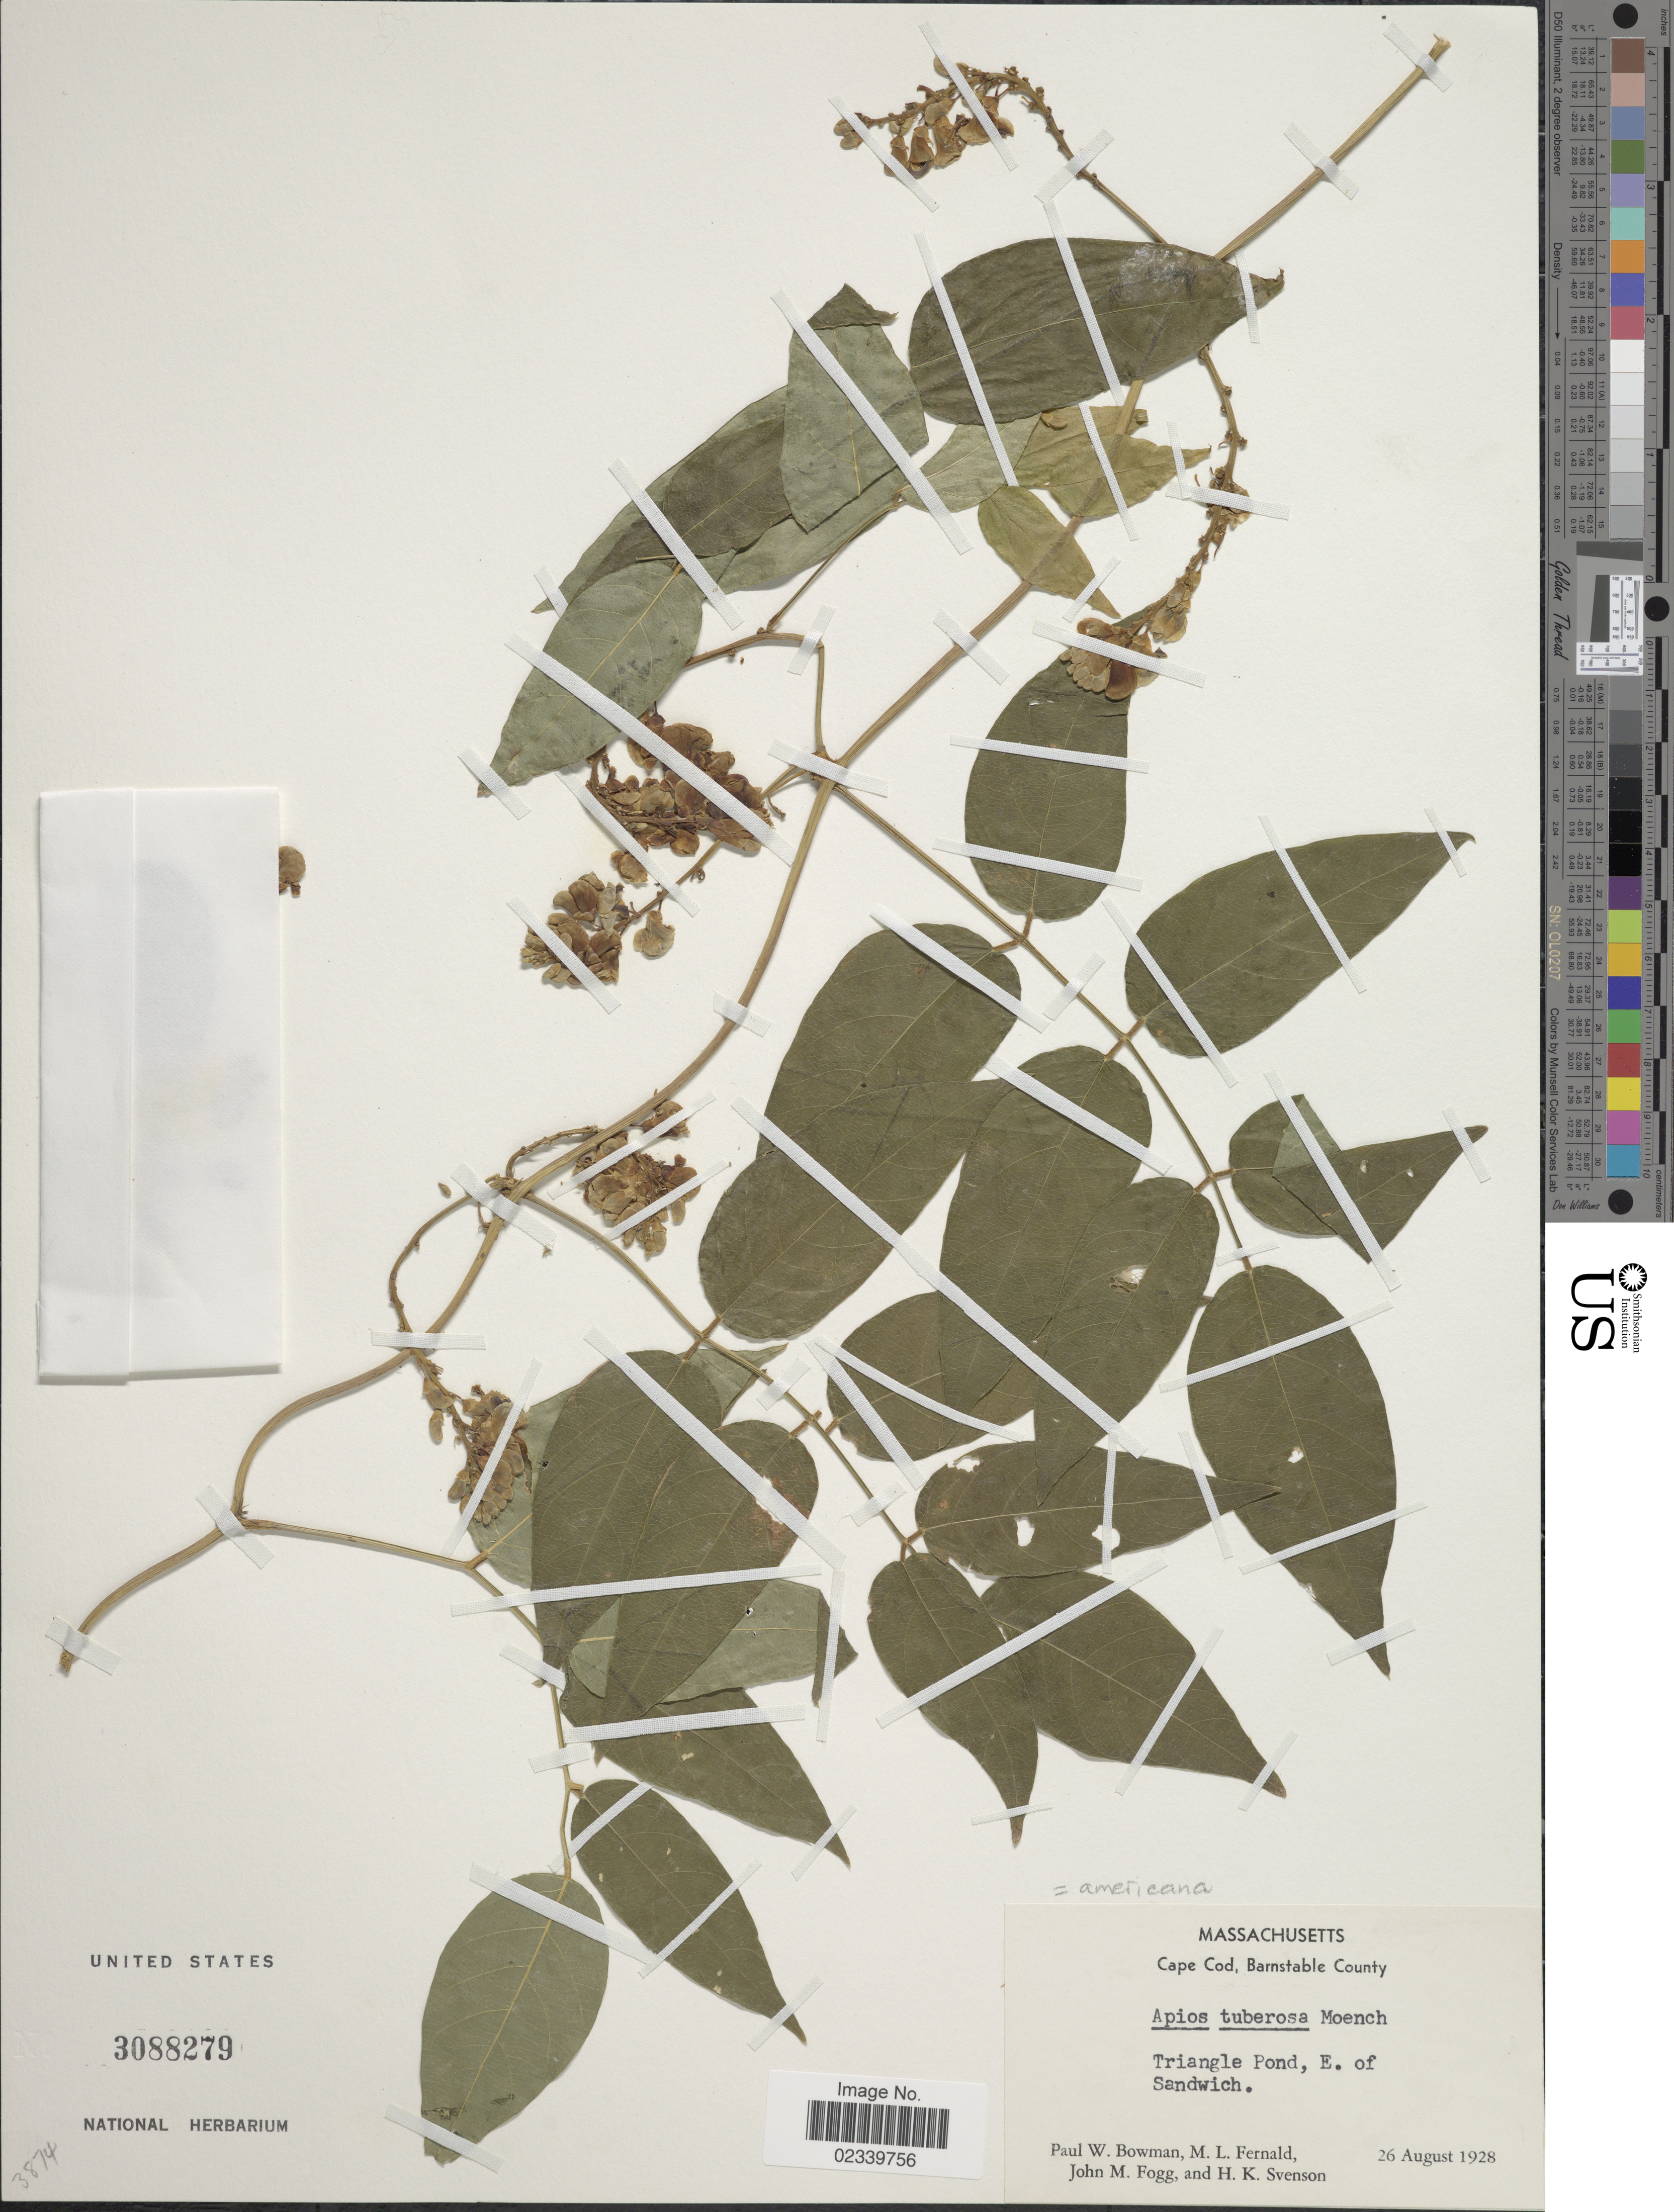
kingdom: Plantae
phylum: Tracheophyta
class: Magnoliopsida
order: Fabales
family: Fabaceae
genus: Apios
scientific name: Apios americana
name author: Medik.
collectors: P. Bowman, M. L. Fernald, J. Fogg & H. K. Svenson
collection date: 1928-08-26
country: United States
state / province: Massachusetts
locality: Triangle Pond E. of Sandwich, cape Cod, Barnstable County.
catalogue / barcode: US 3088279